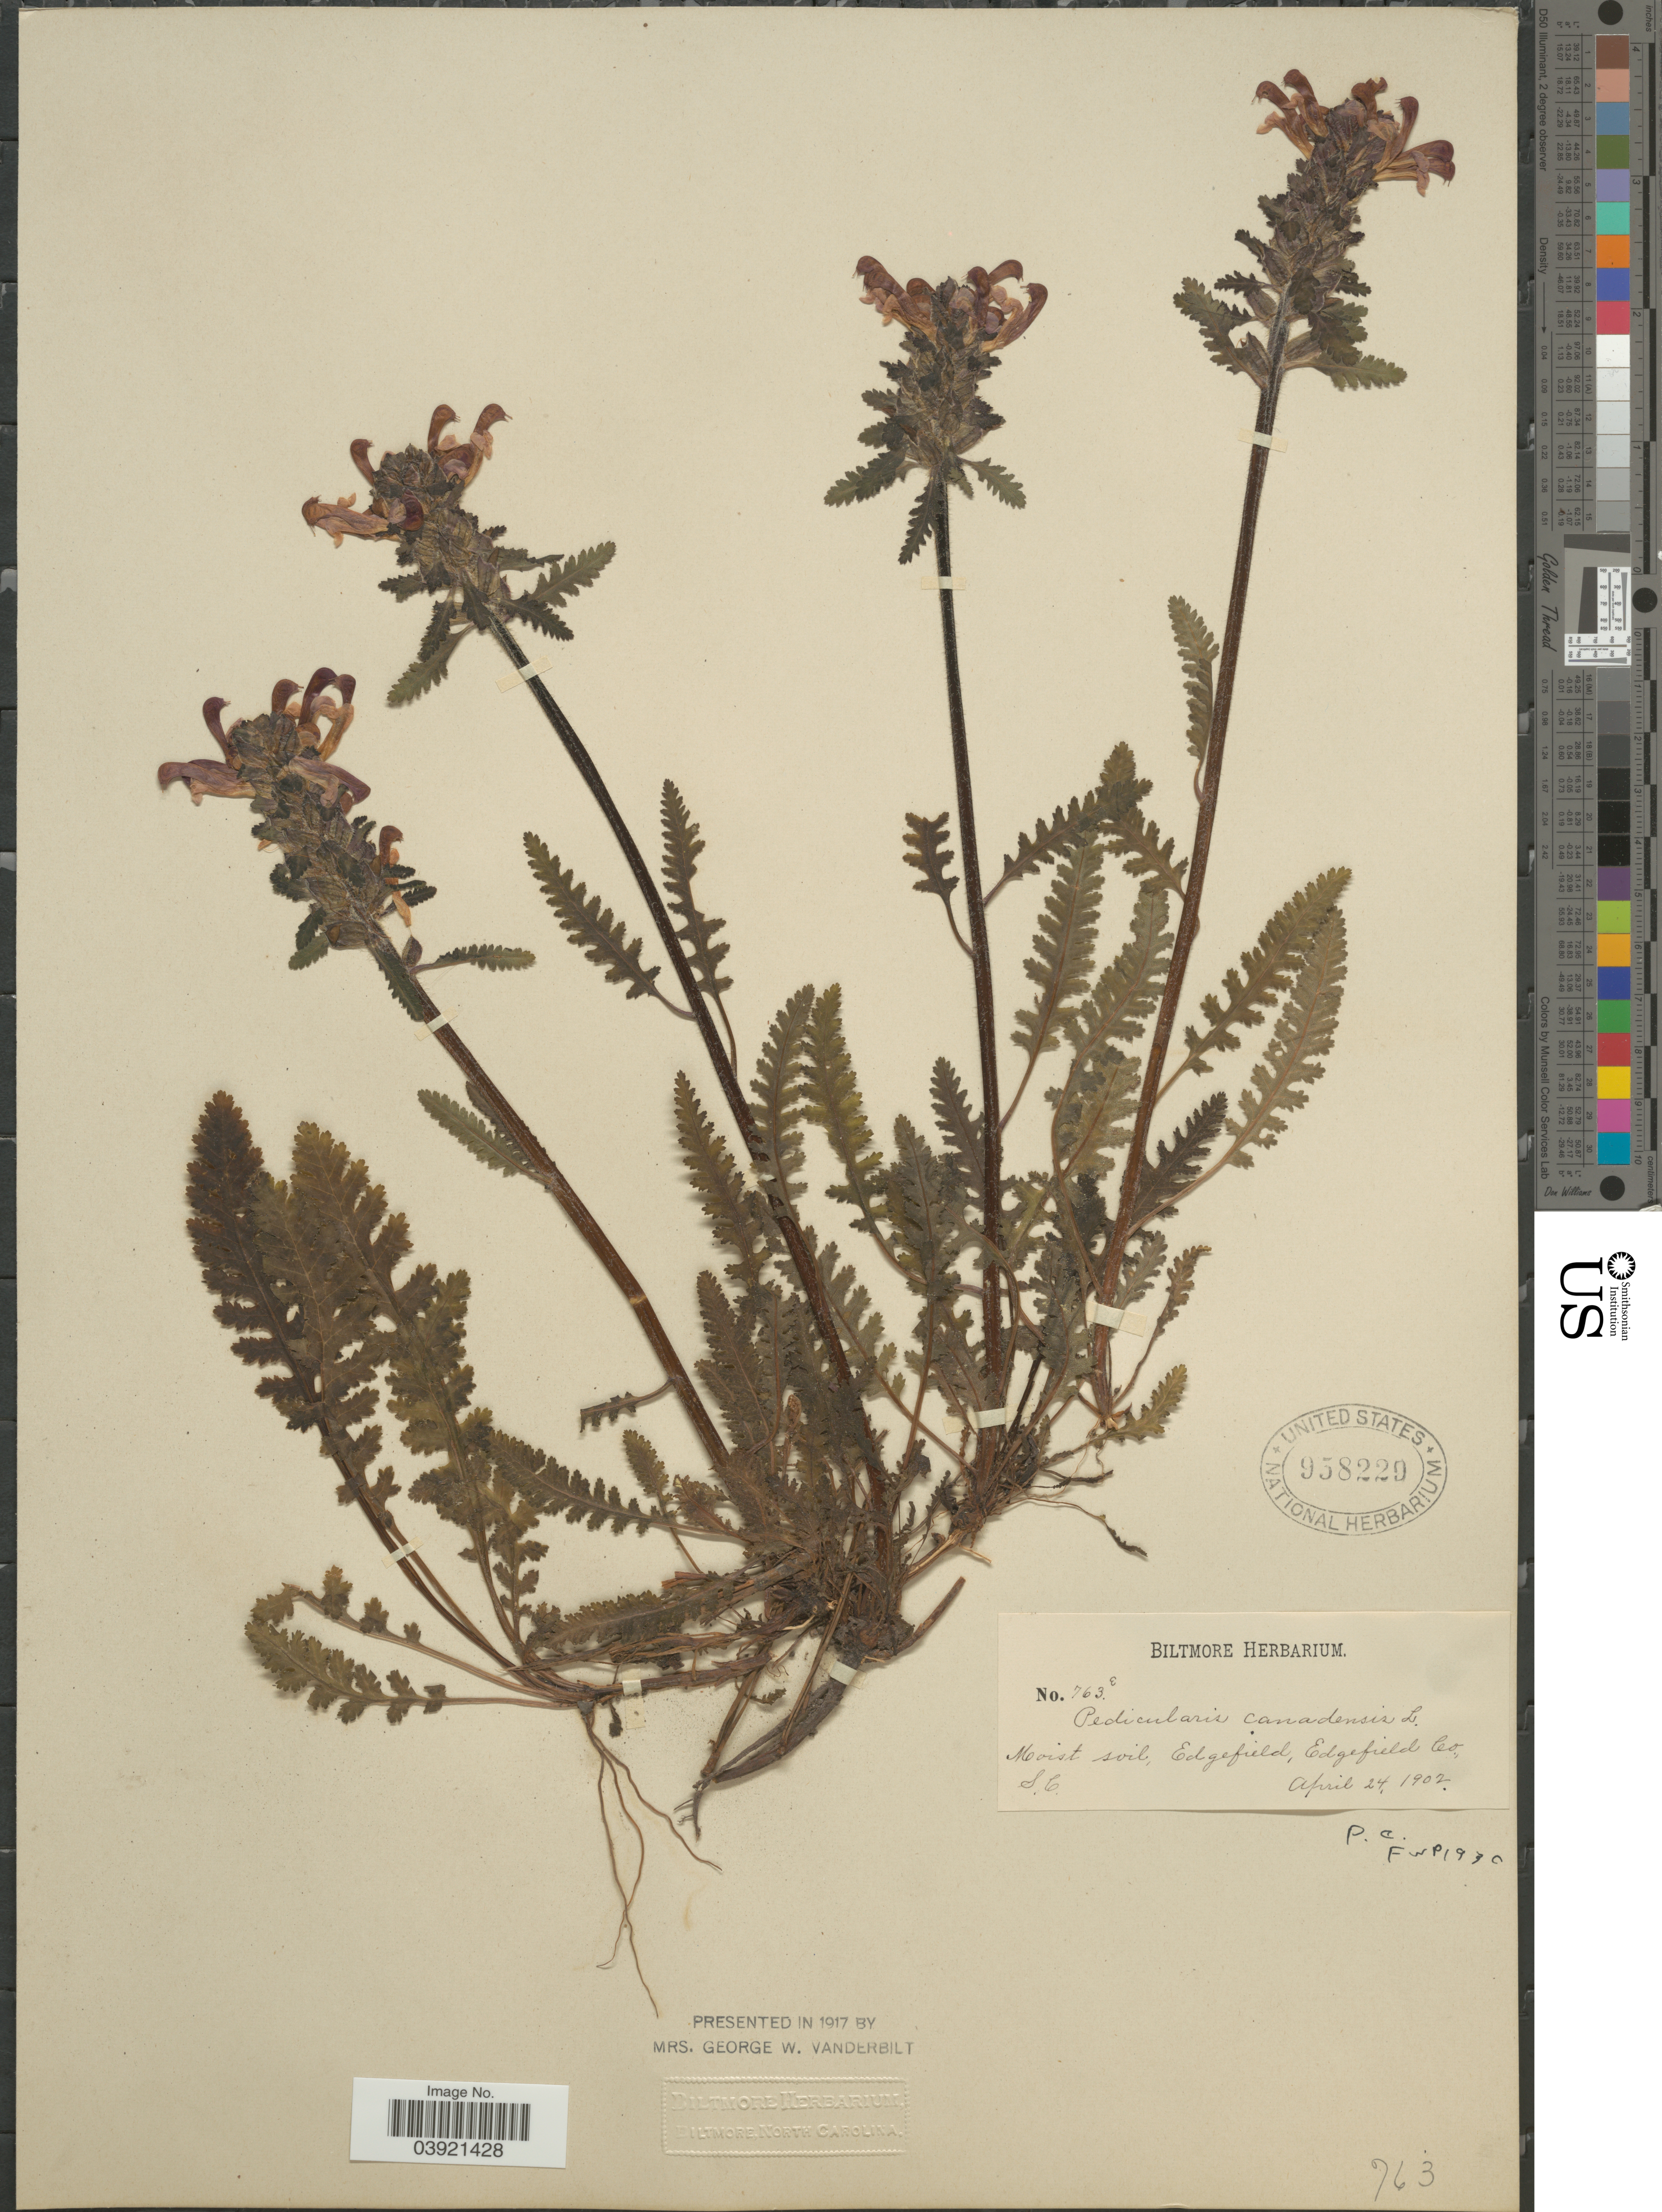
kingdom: Plantae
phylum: Tracheophyta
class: Magnoliopsida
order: Lamiales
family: Orobanchaceae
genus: Pedicularis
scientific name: Pedicularis canadensis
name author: L.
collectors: ex herb. Biltmore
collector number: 763E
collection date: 1902-04-24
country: United States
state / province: South Carolina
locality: Moist soil, Edgefield, Edgefield Co.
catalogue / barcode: US 958229